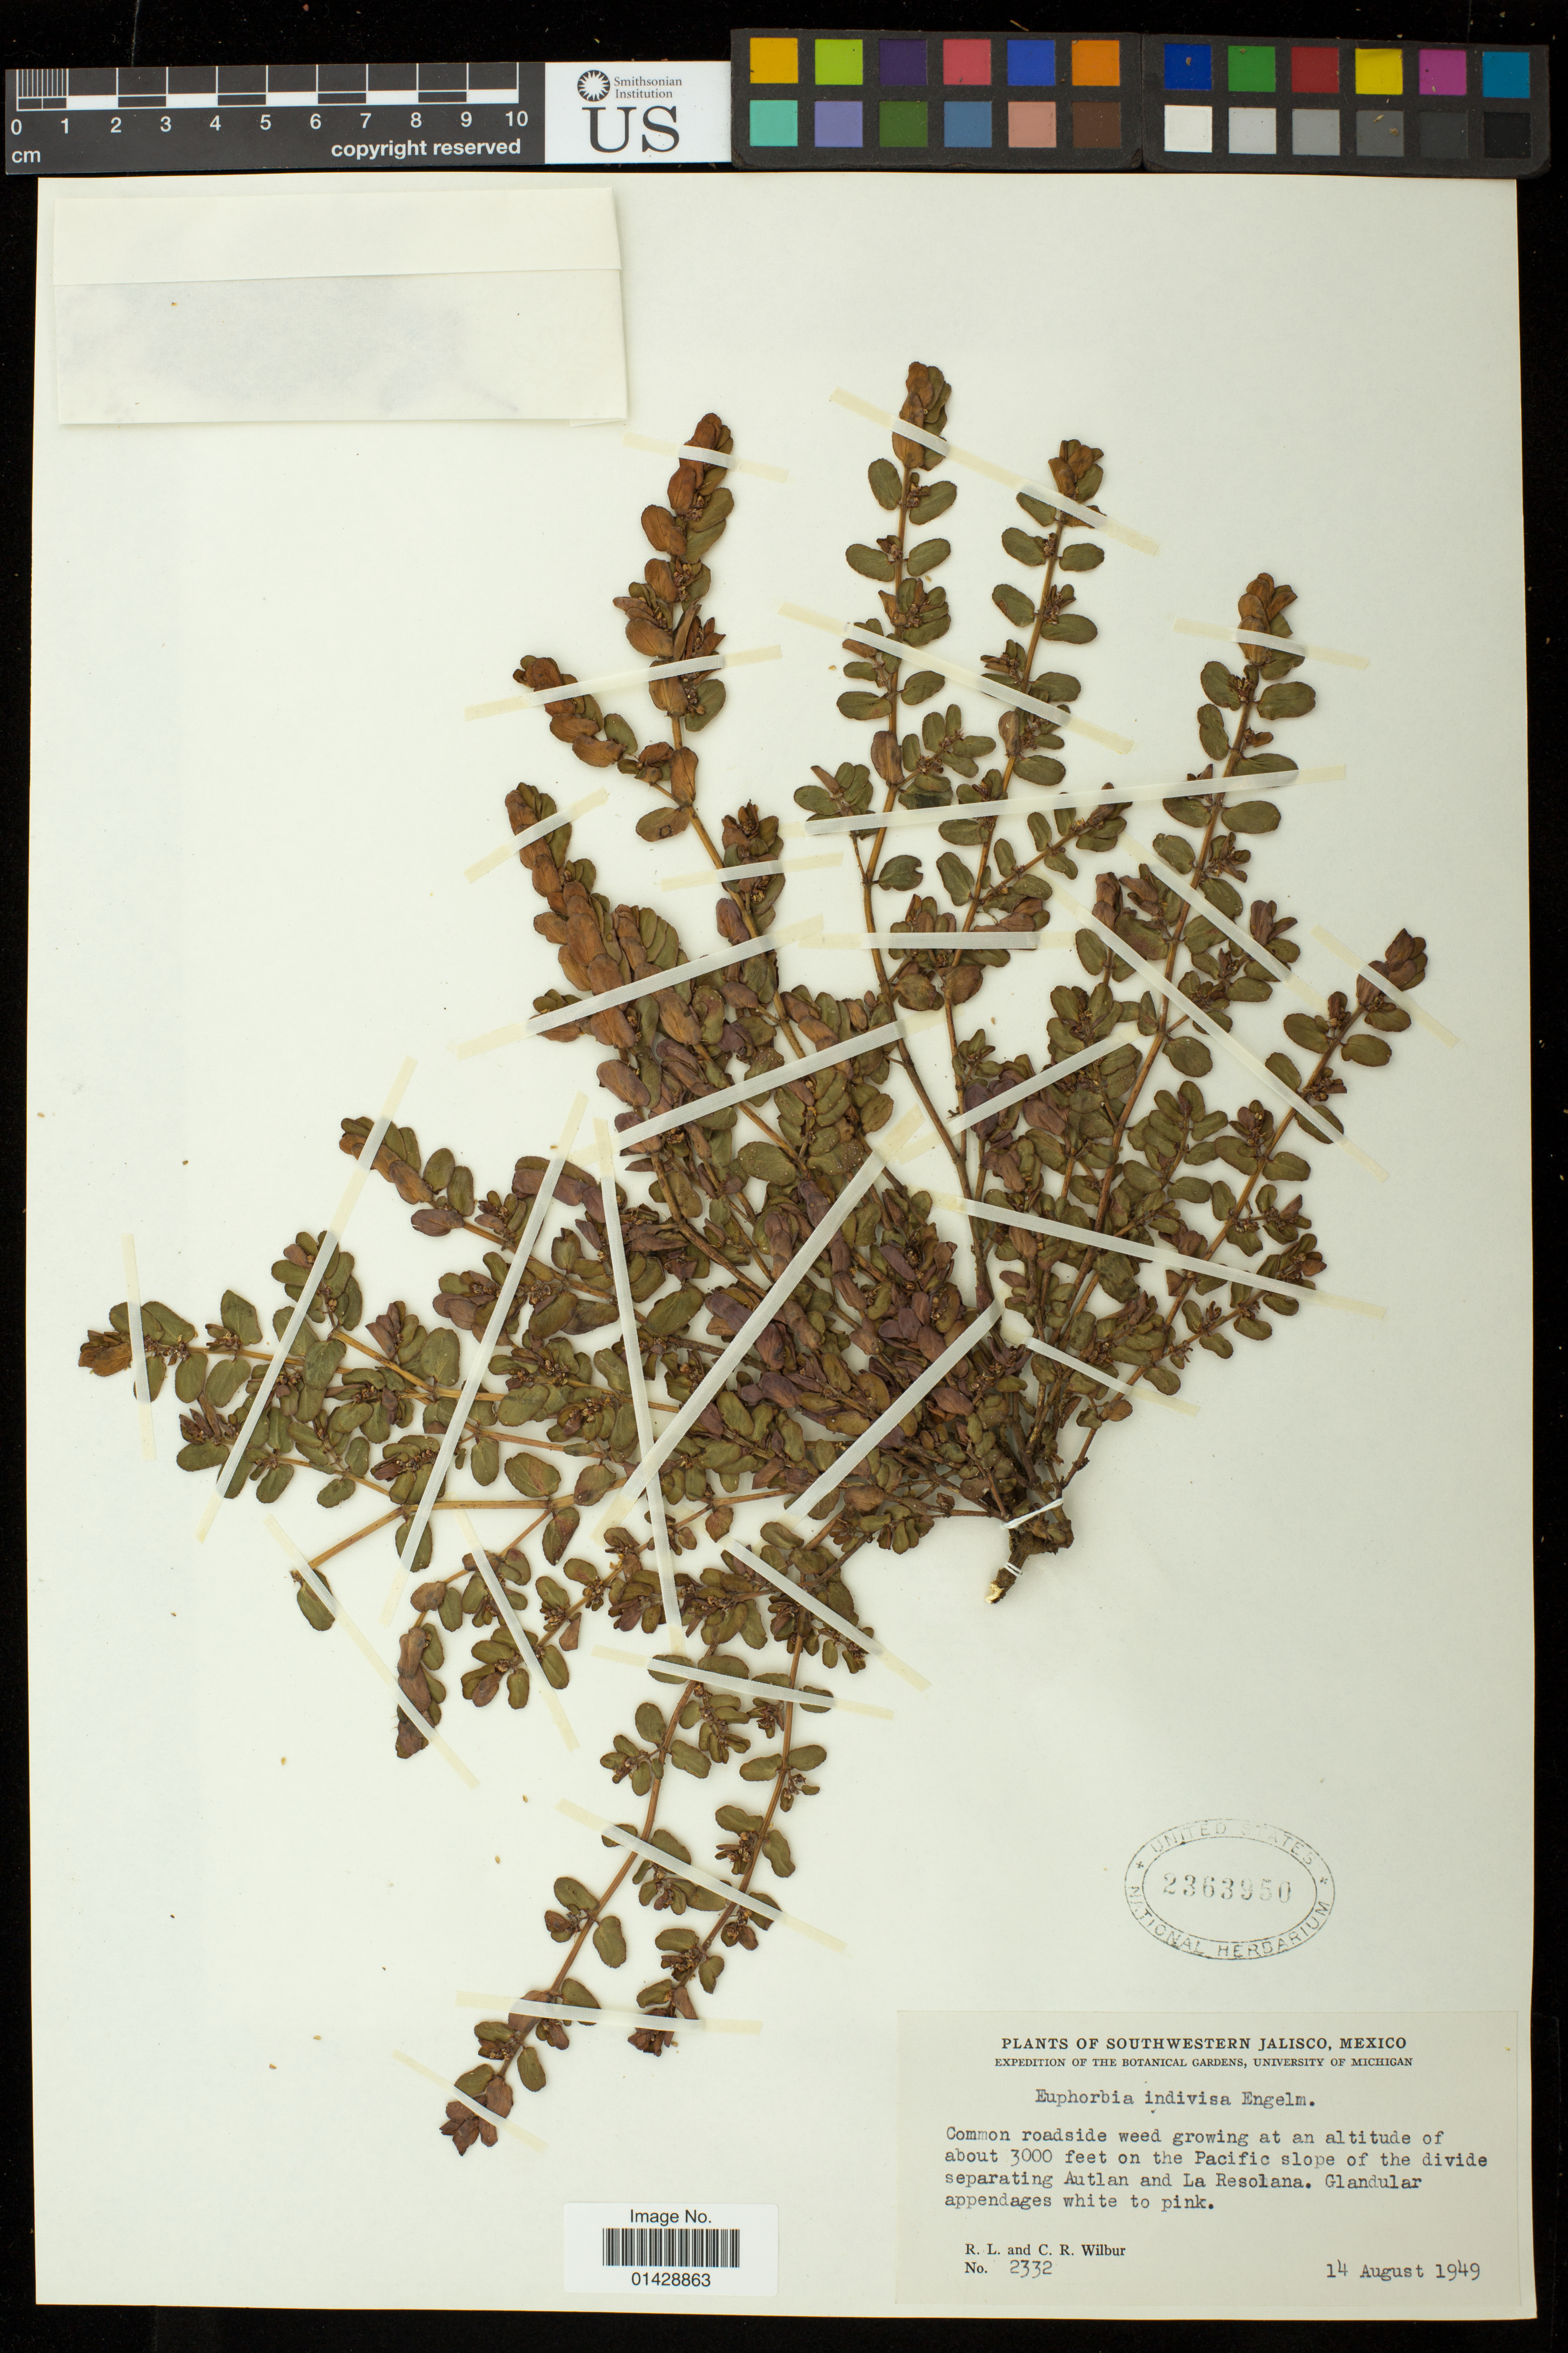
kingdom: Plantae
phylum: Tracheophyta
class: Magnoliopsida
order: Malpighiales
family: Euphorbiaceae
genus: Euphorbia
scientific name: Euphorbia indivisa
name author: (Engelm.) Tidestr.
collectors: R. L. Wilbur & C. Wilbur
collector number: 2332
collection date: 1949-08-14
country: Mexico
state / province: Jalisco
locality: Pacific slope of the divide separating Autlan and La Resolana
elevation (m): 914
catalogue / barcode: US 2363950